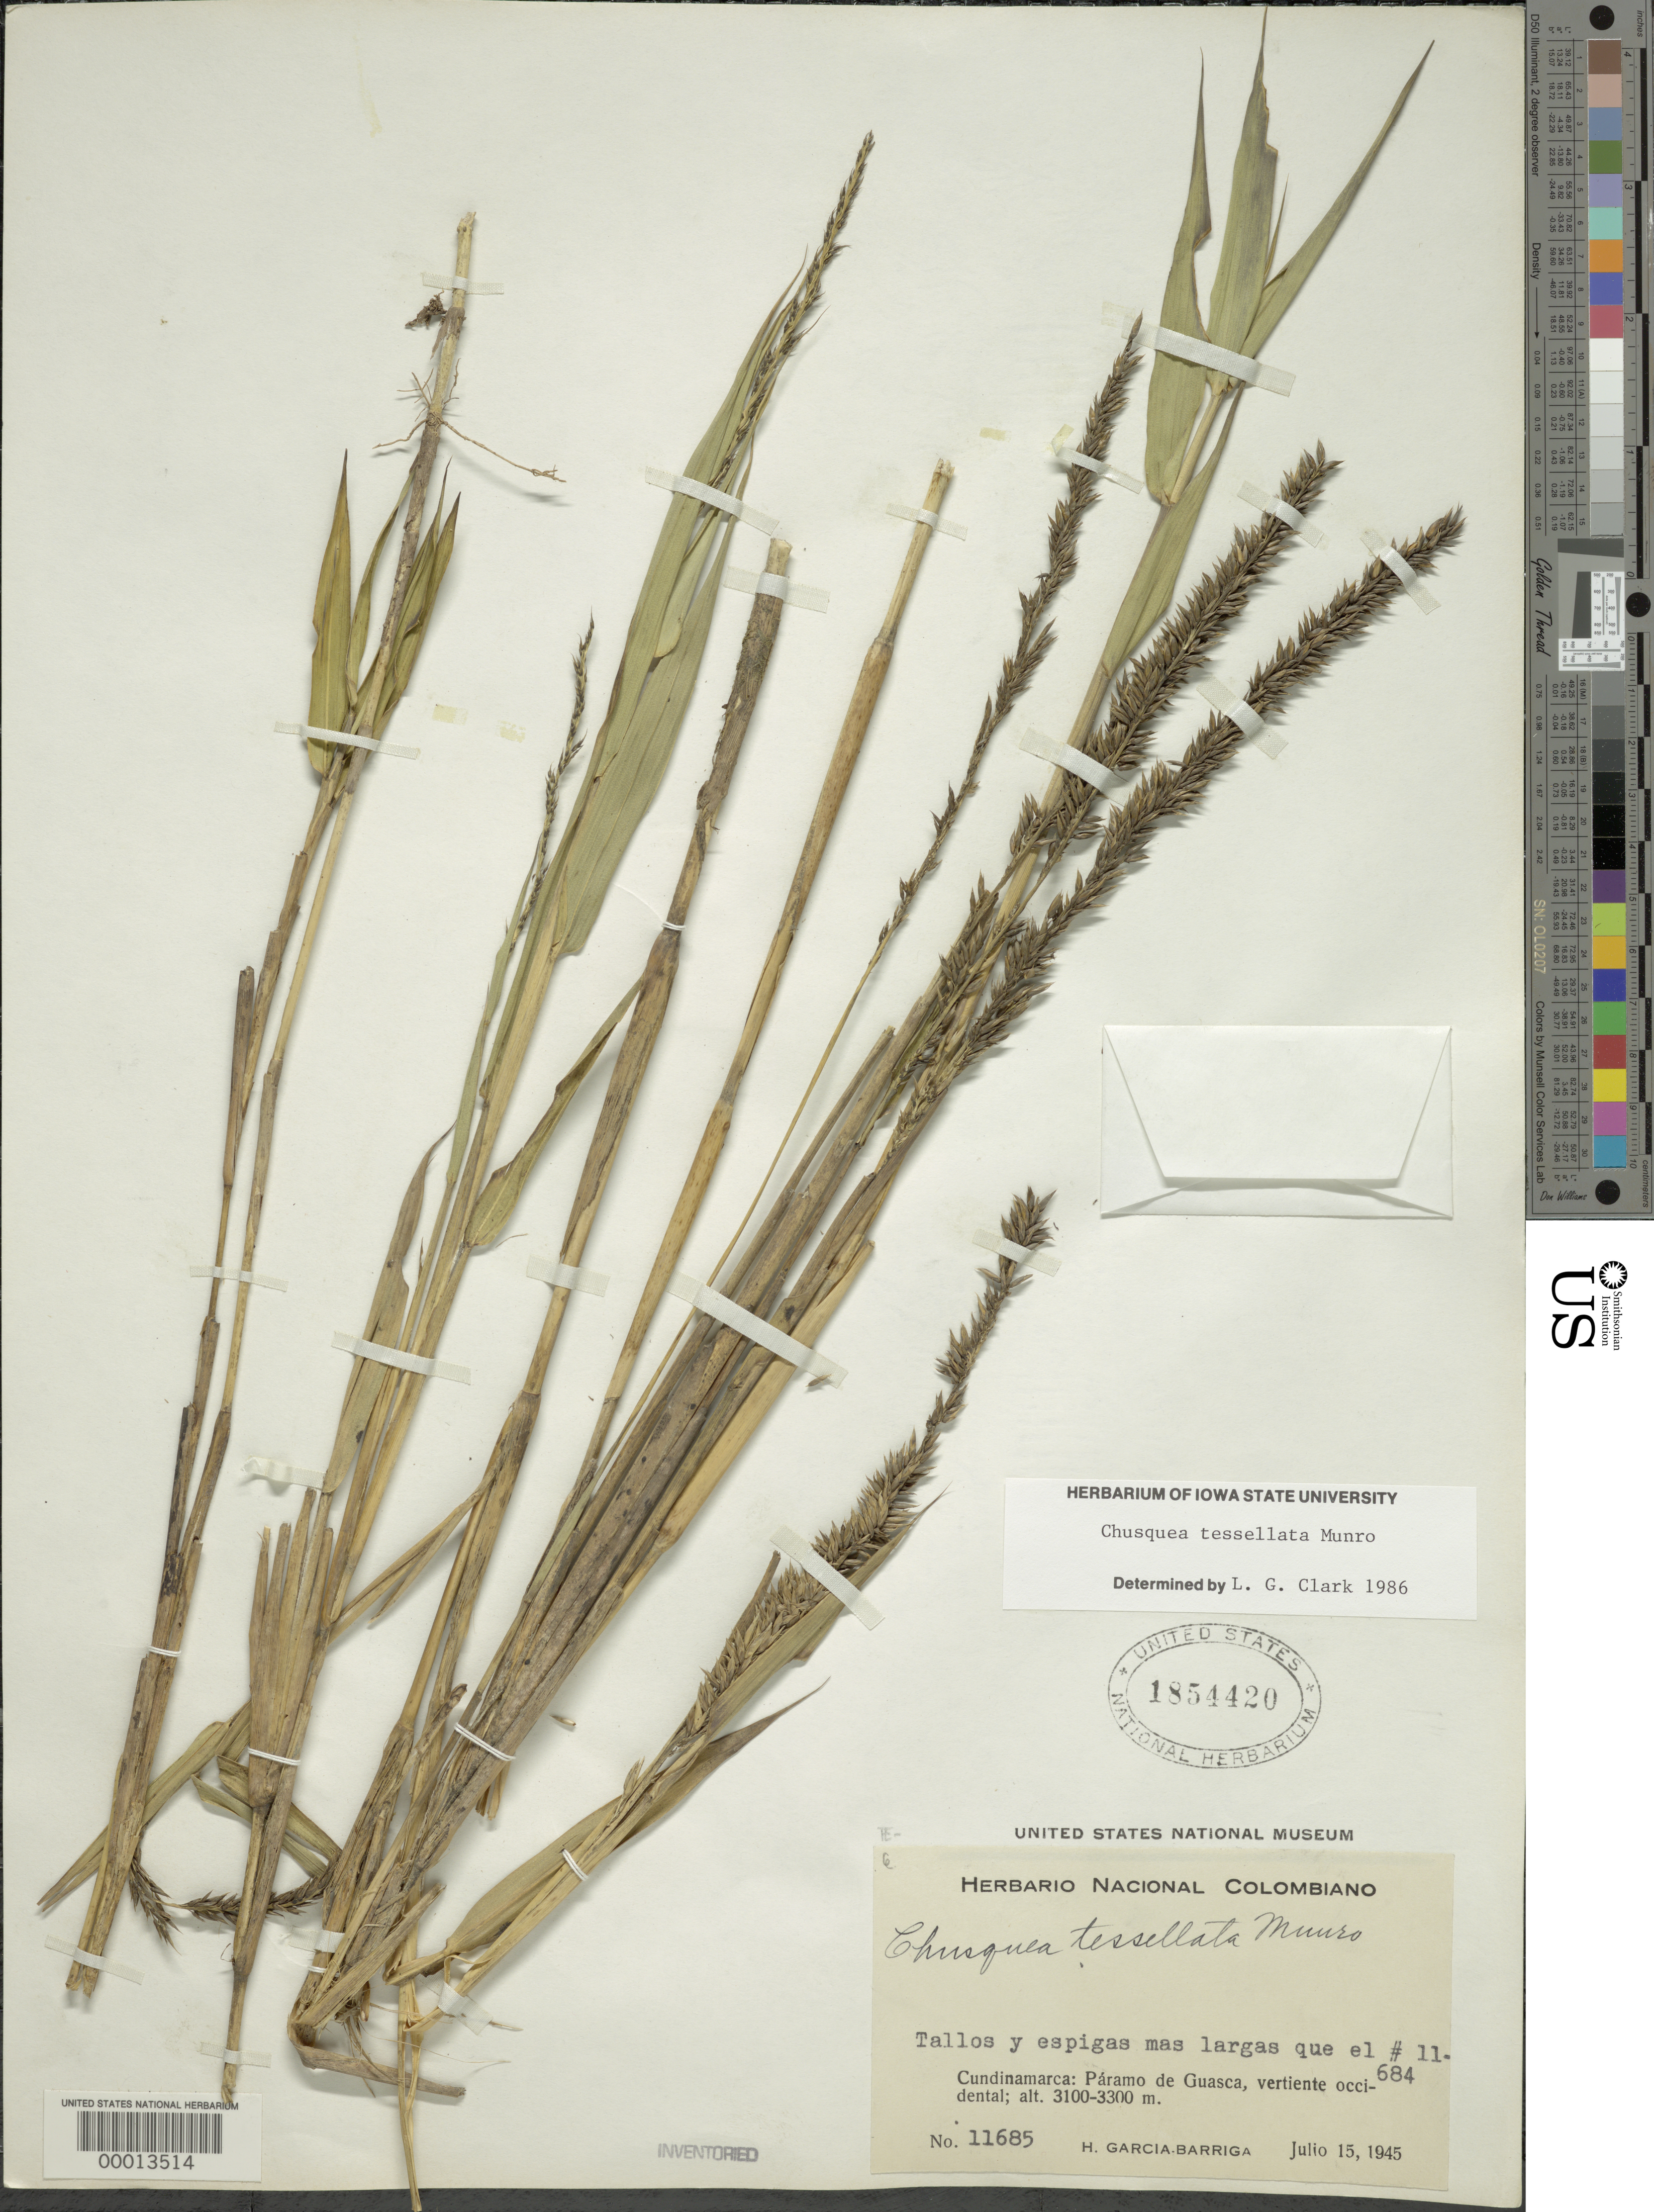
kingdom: Plantae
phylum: Tracheophyta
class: Liliopsida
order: Poales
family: Poaceae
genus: Chusquea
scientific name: Chusquea tessellata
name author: Munro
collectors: H. García Barriga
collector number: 11685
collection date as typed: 15 Jul 1945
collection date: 1945-07-15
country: Colombia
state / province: Cundinamarca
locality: Paramo de Guasca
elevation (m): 3100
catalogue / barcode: US 1854420